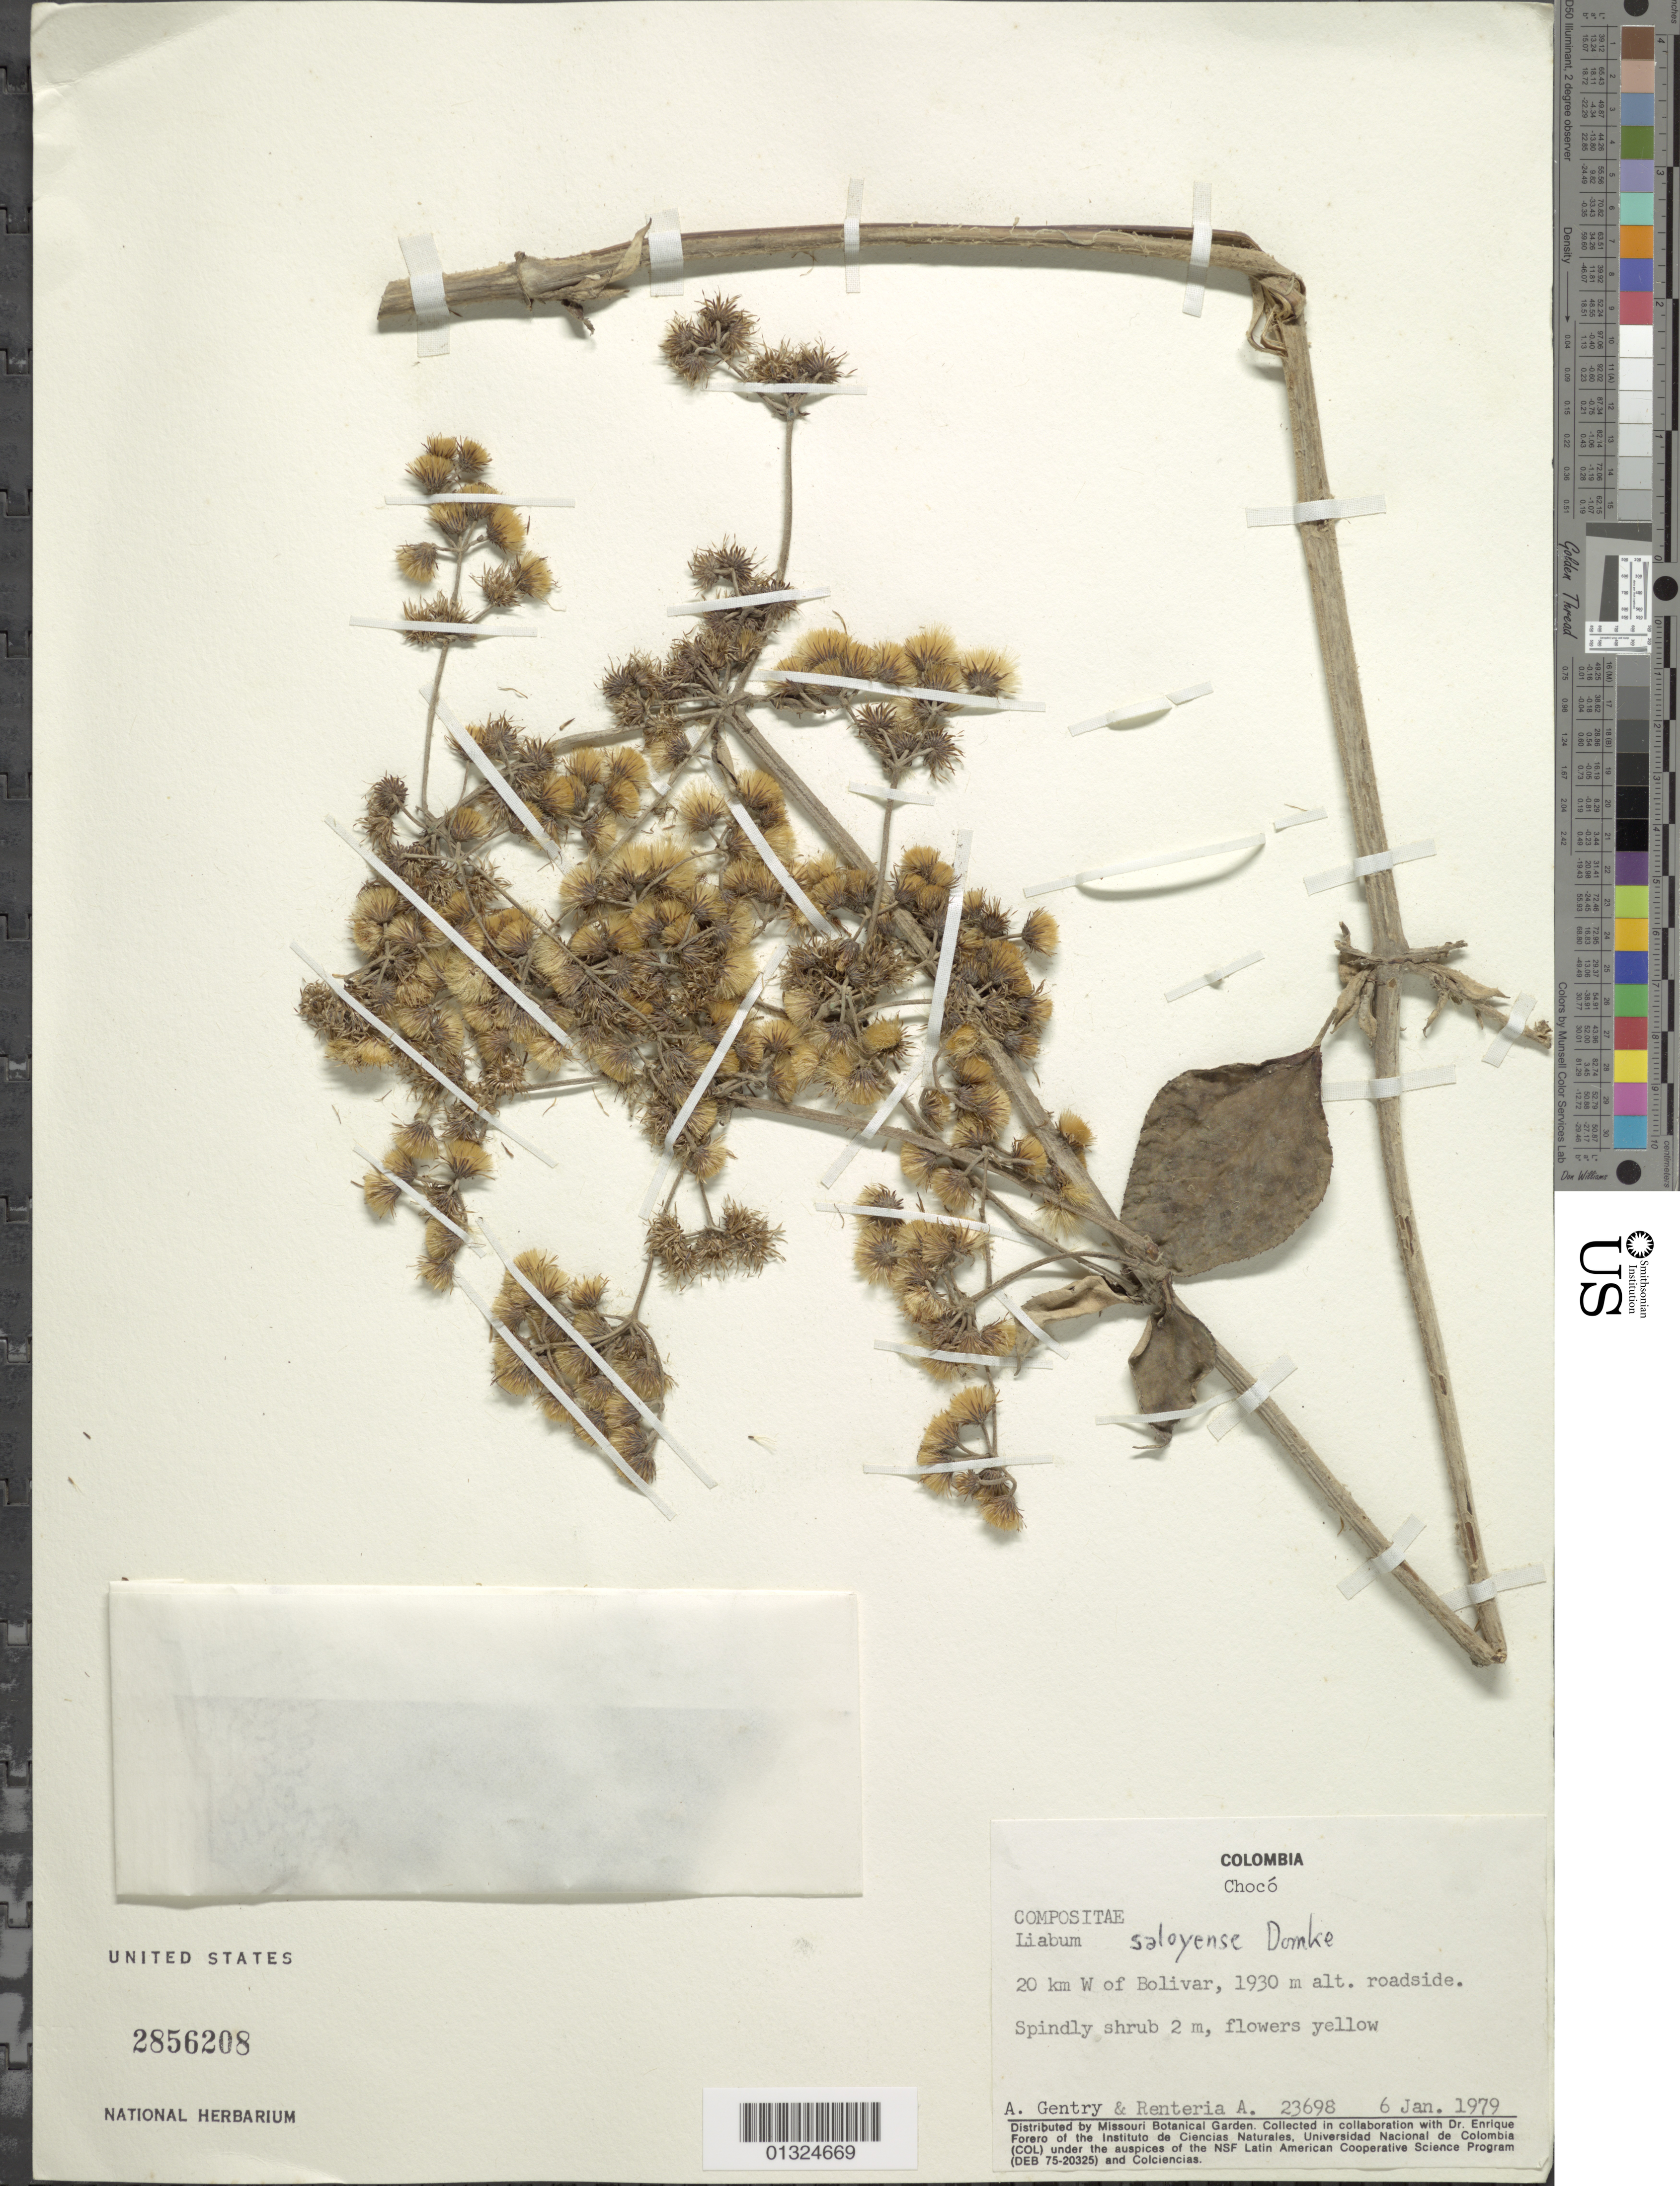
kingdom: Plantae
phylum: Tracheophyta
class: Magnoliopsida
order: Asterales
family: Asteraceae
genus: Liabum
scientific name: Liabum saloyense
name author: Domke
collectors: A. H. Gentry & E. Renteria A.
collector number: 23698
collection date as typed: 6 January 1979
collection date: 1979-01-06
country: Colombia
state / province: Chocó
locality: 20 km W of Bolivar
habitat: roadside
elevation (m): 1930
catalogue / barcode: US 2856208